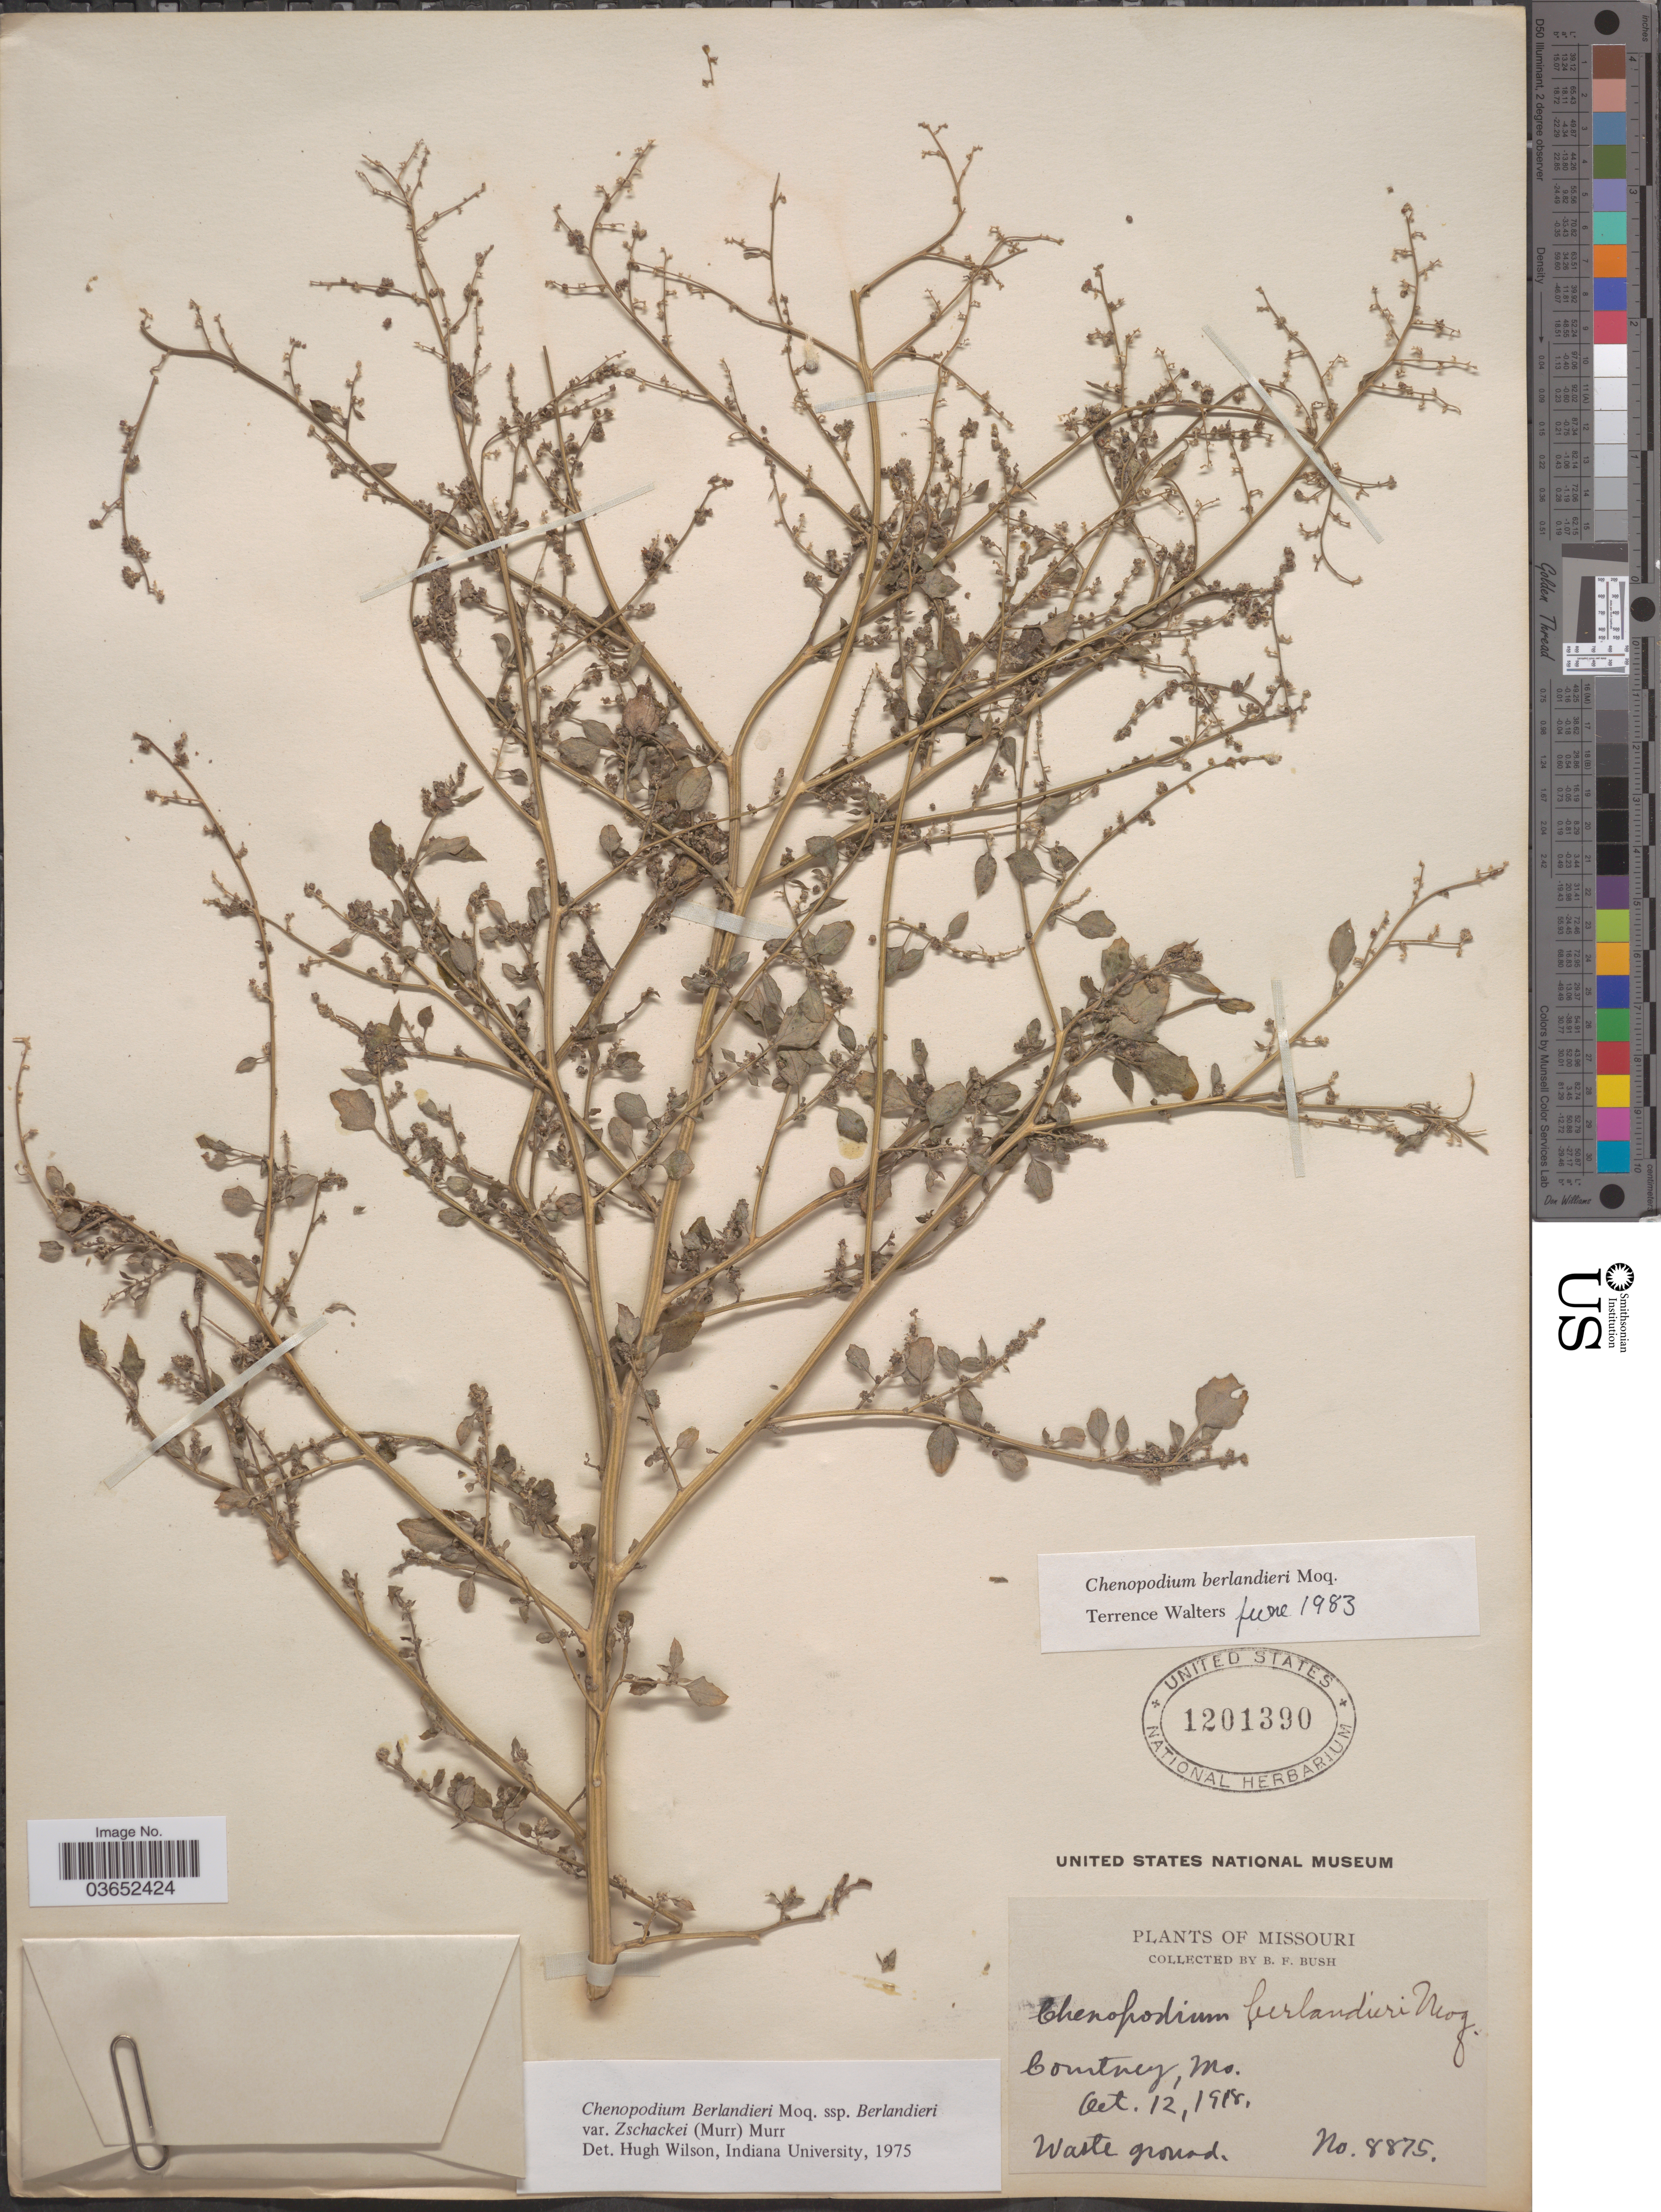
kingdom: Plantae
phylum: Tracheophyta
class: Magnoliopsida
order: Caryophyllales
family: Amaranthaceae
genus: Chenopodium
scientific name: Chenopodium berlandieri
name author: Moq.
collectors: B. F. Bush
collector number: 8875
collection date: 1918-10-12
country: United States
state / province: Missouri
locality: Courtney.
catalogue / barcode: US 1201390